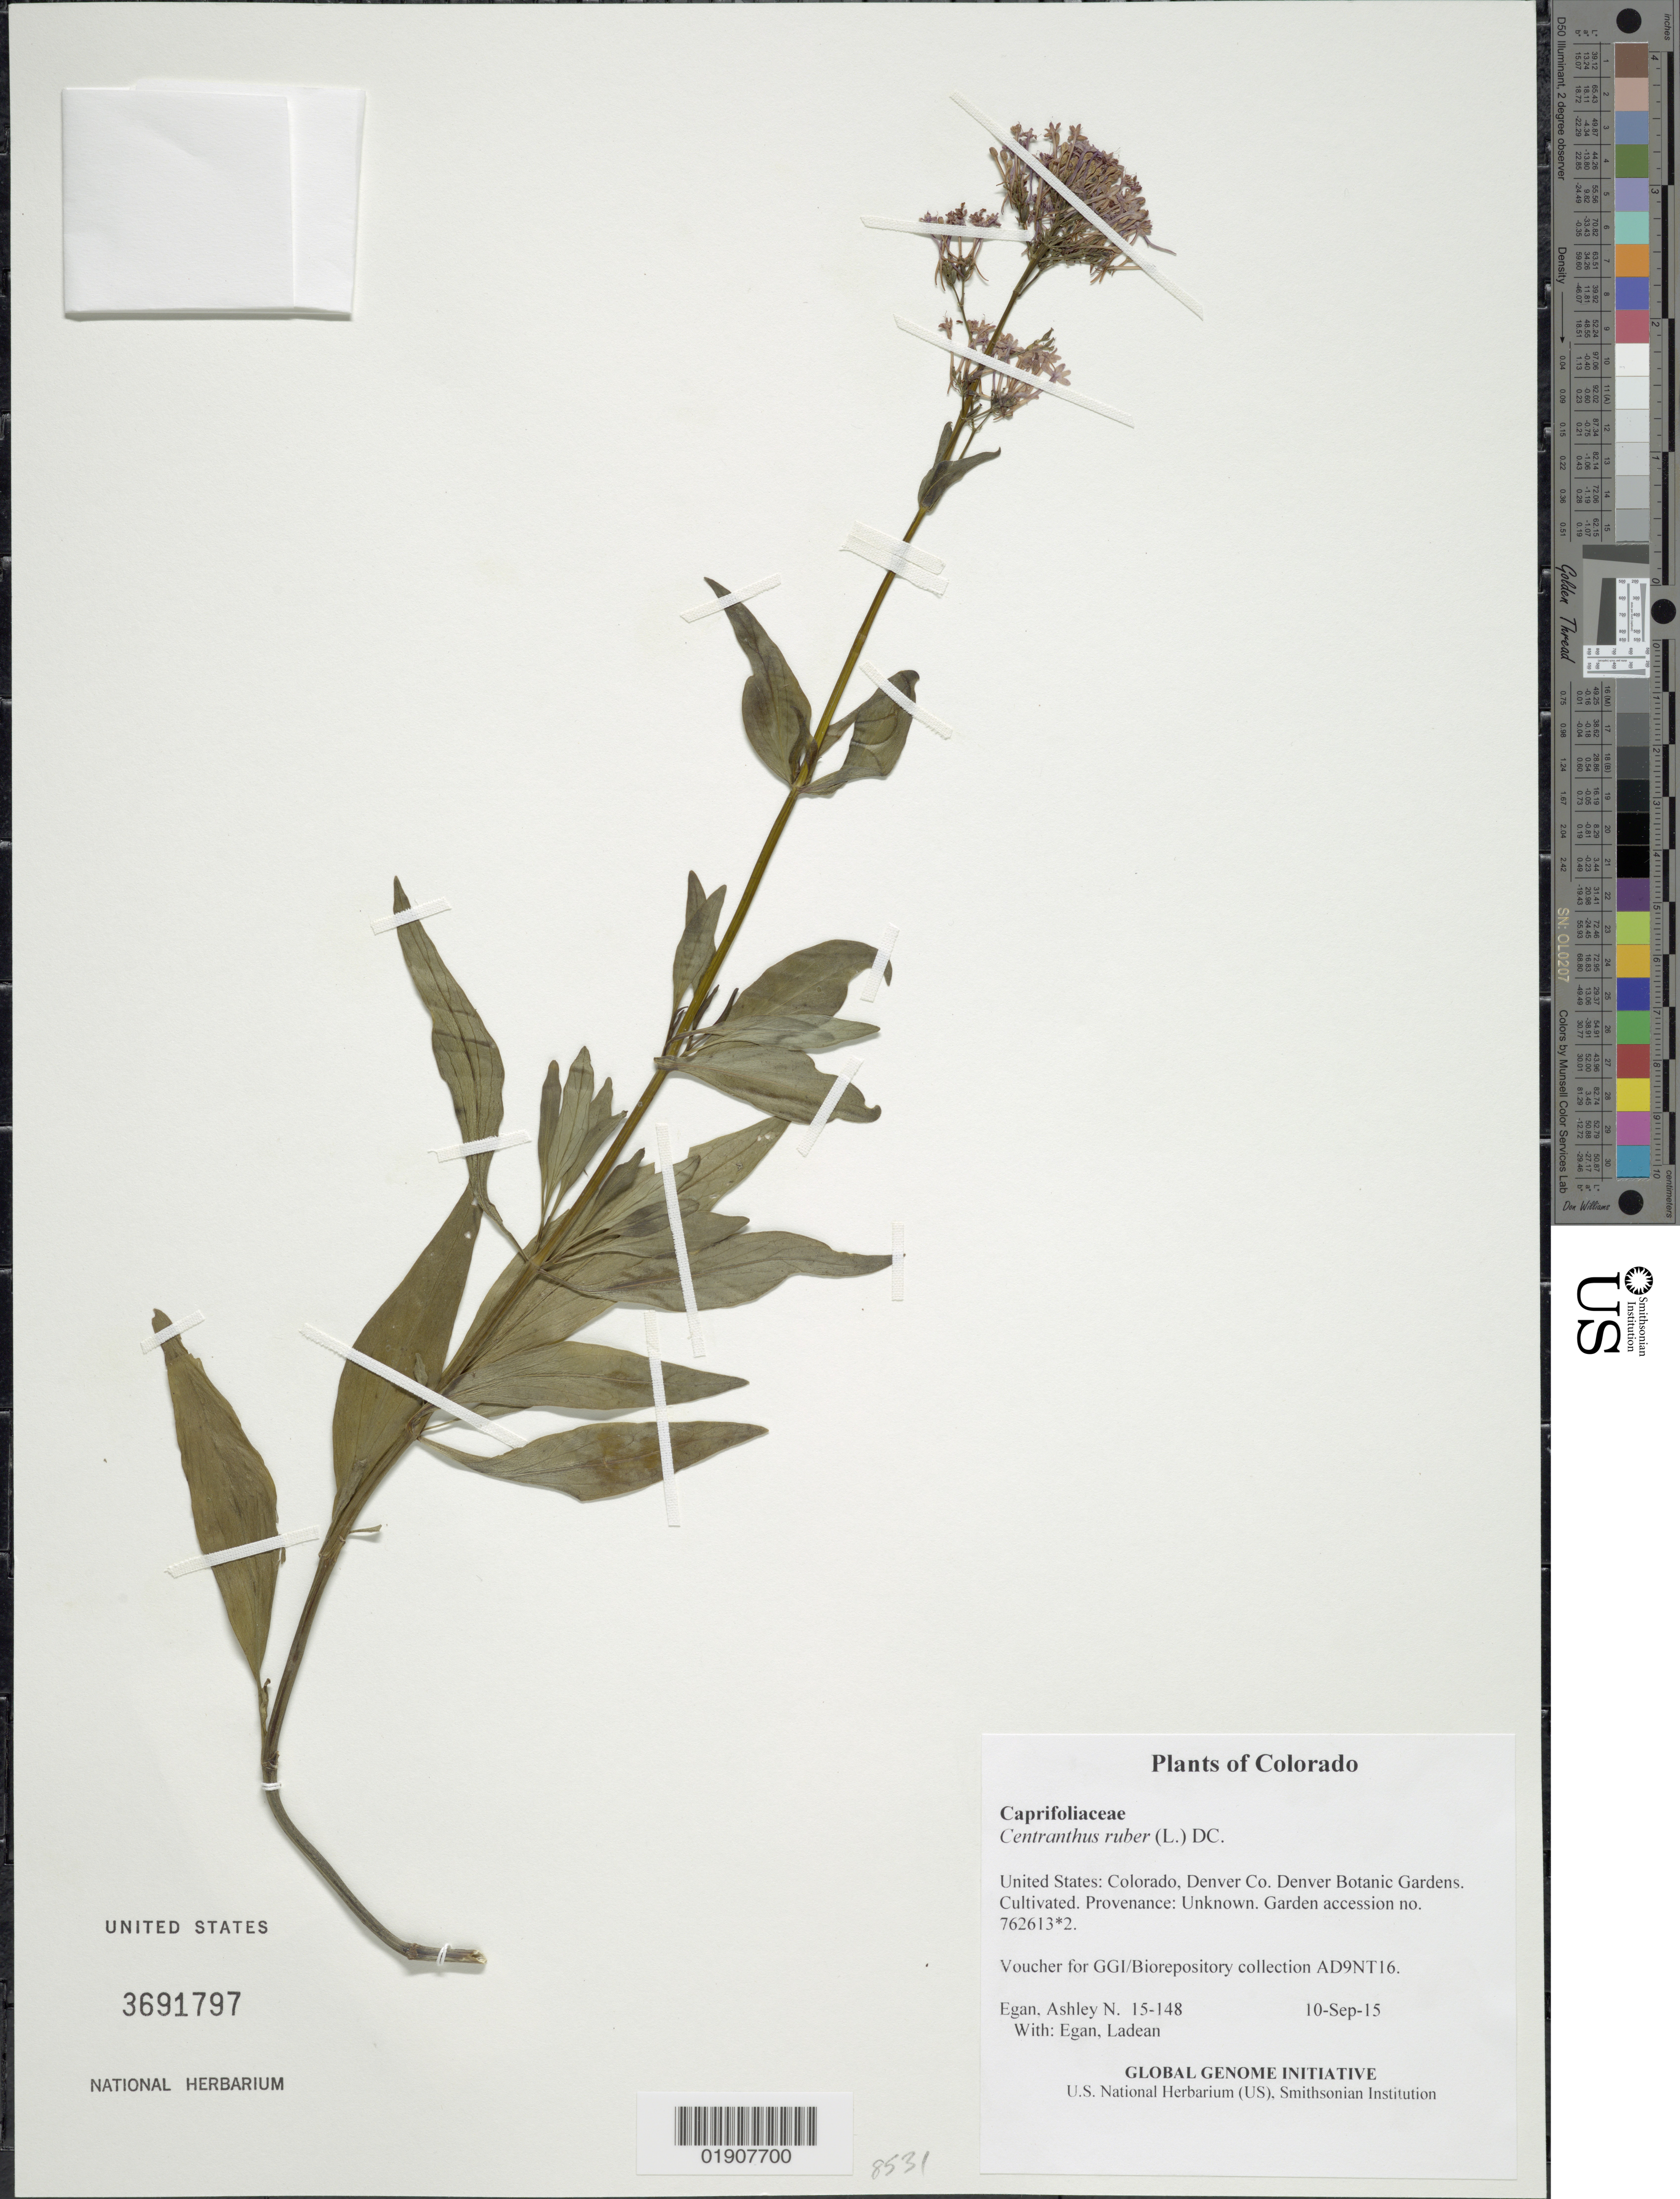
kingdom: Plantae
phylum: Tracheophyta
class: Magnoliopsida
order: Dipsacales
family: Caprifoliaceae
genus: Centranthus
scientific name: Centranthus ruber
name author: (L.) DC.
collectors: A. N. Egan & L. Egan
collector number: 15-148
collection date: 2015-09-10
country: United States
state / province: Colorado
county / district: Denver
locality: Denver Botanic Gardens. Cultivated. Provenance: Unknown. Garden accession no. 762613.2.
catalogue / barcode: US 3691797